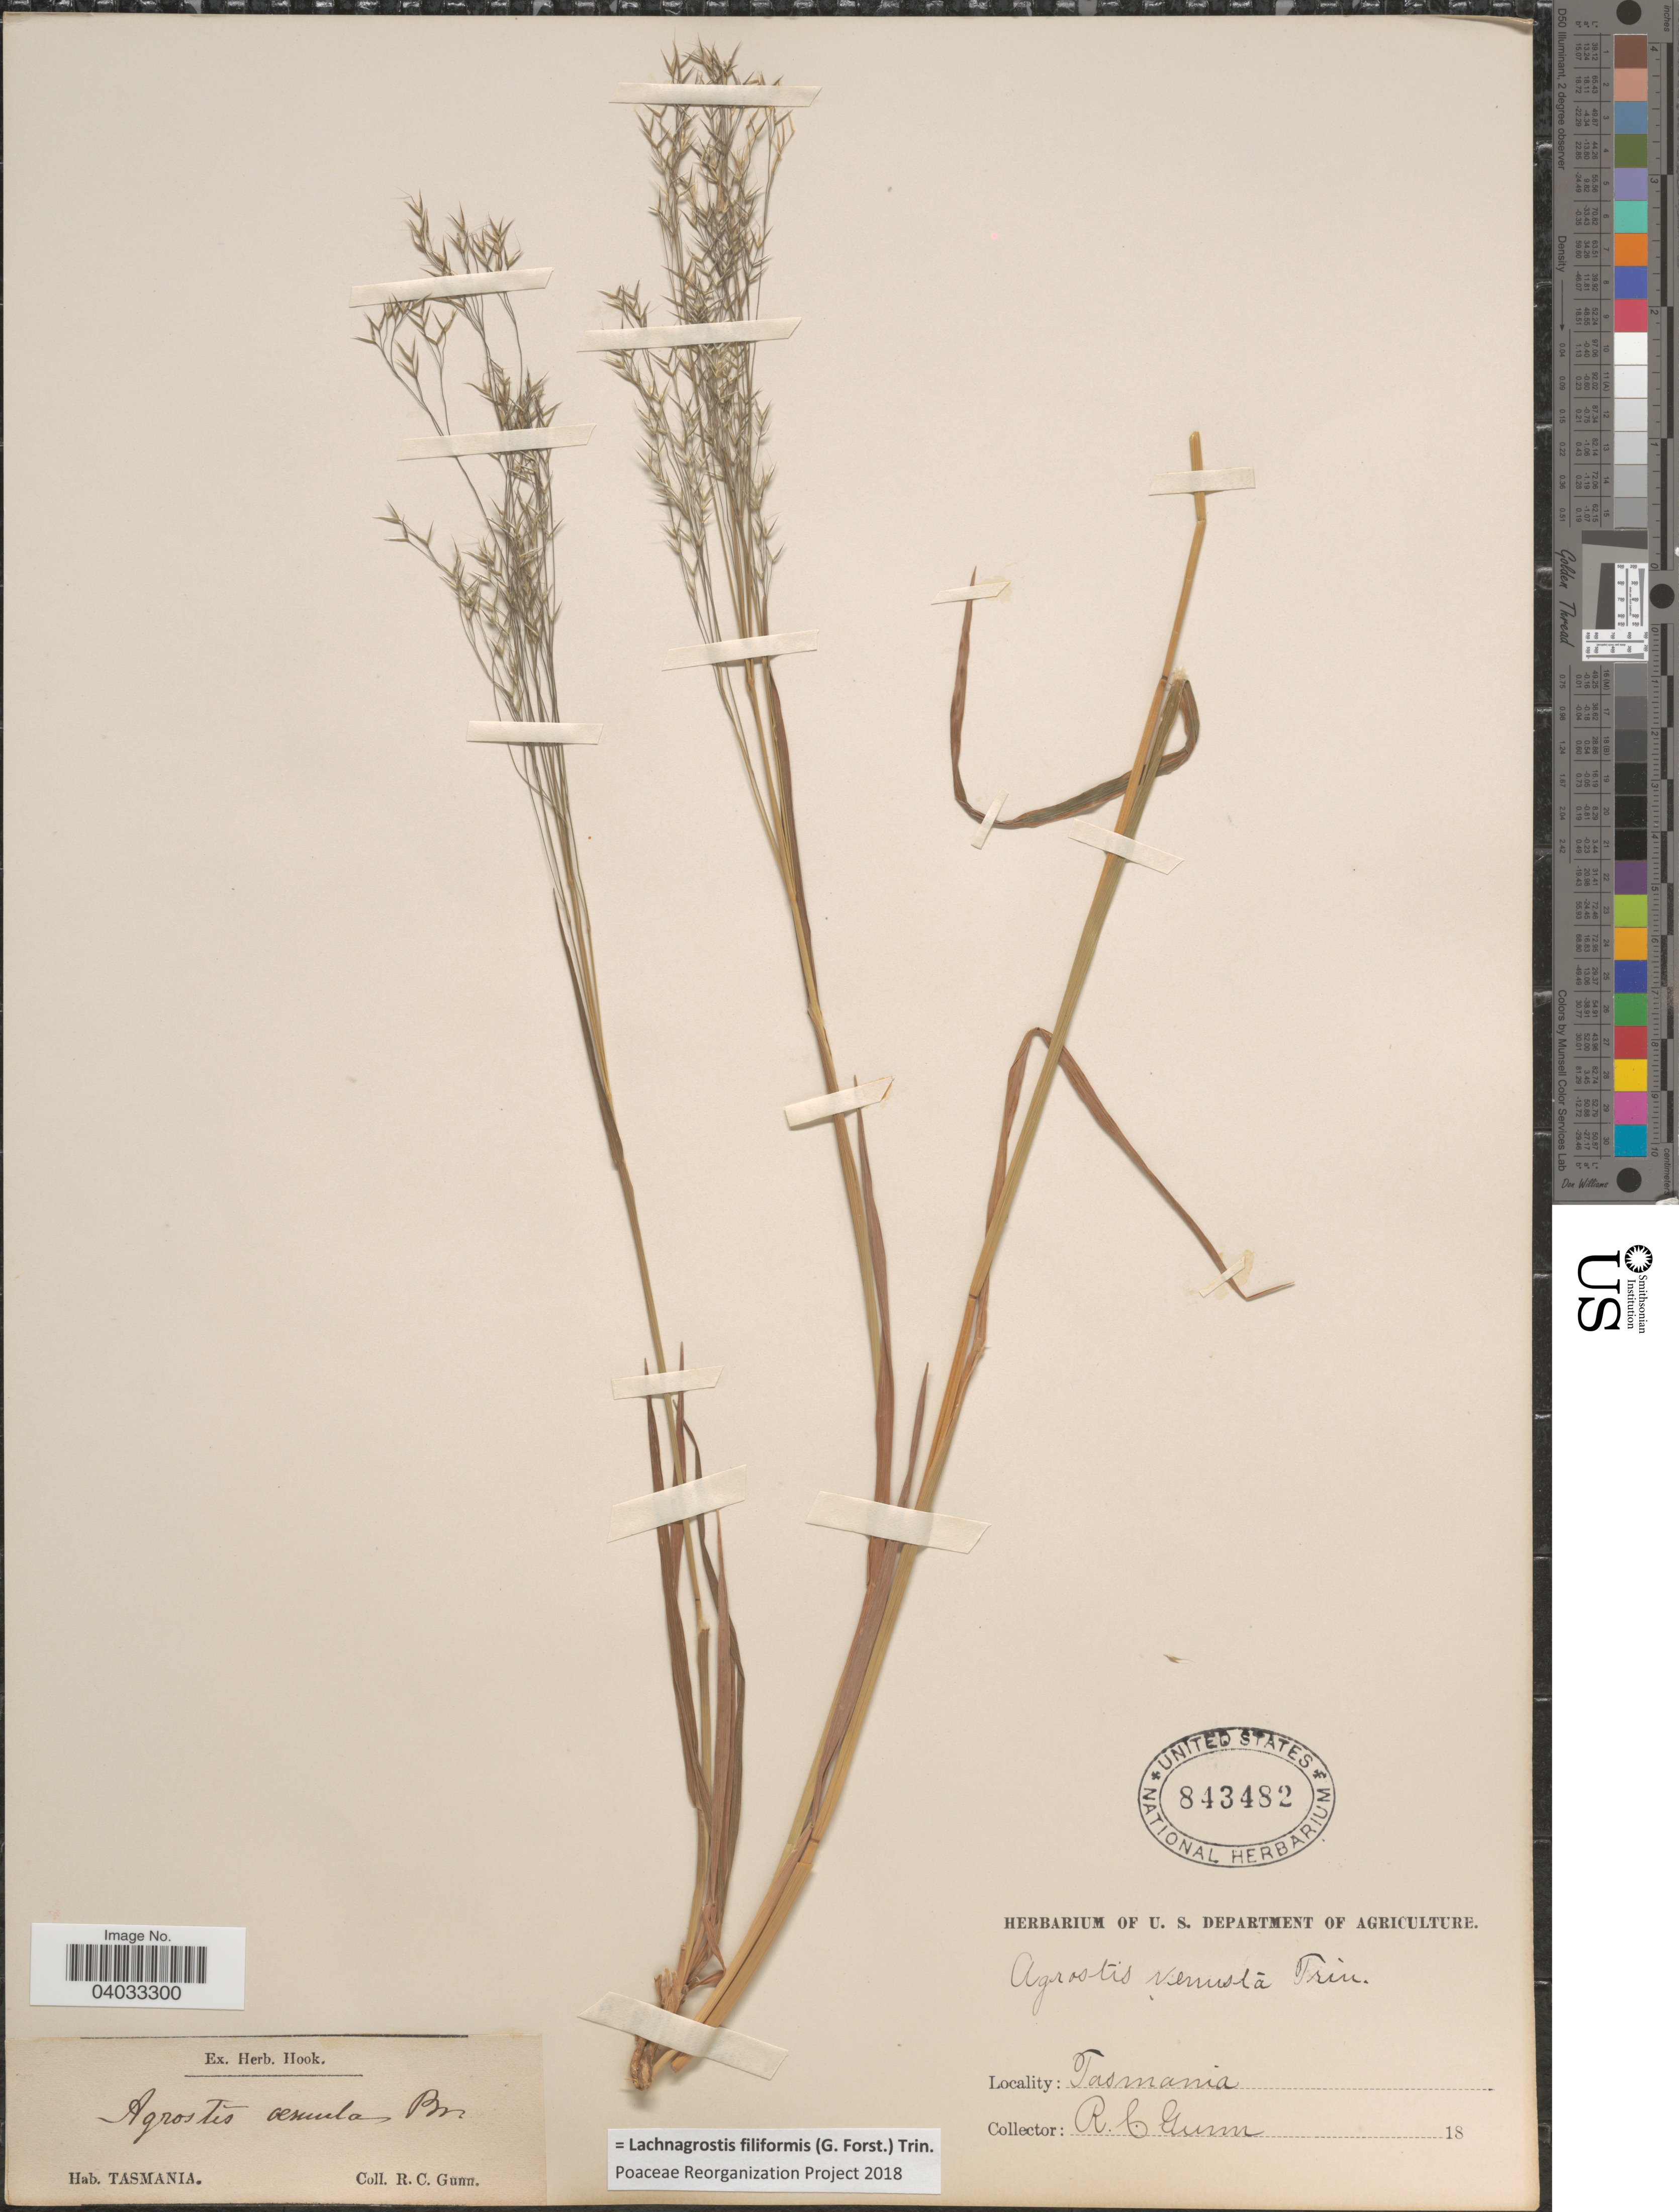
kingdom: Plantae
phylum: Tracheophyta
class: Liliopsida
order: Poales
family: Poaceae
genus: Lachnagrostis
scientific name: Lachnagrostis filiformis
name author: (J.R. Forst.) Trin.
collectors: R. Gunn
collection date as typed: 18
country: Australia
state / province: Tasmania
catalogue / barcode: US 843482